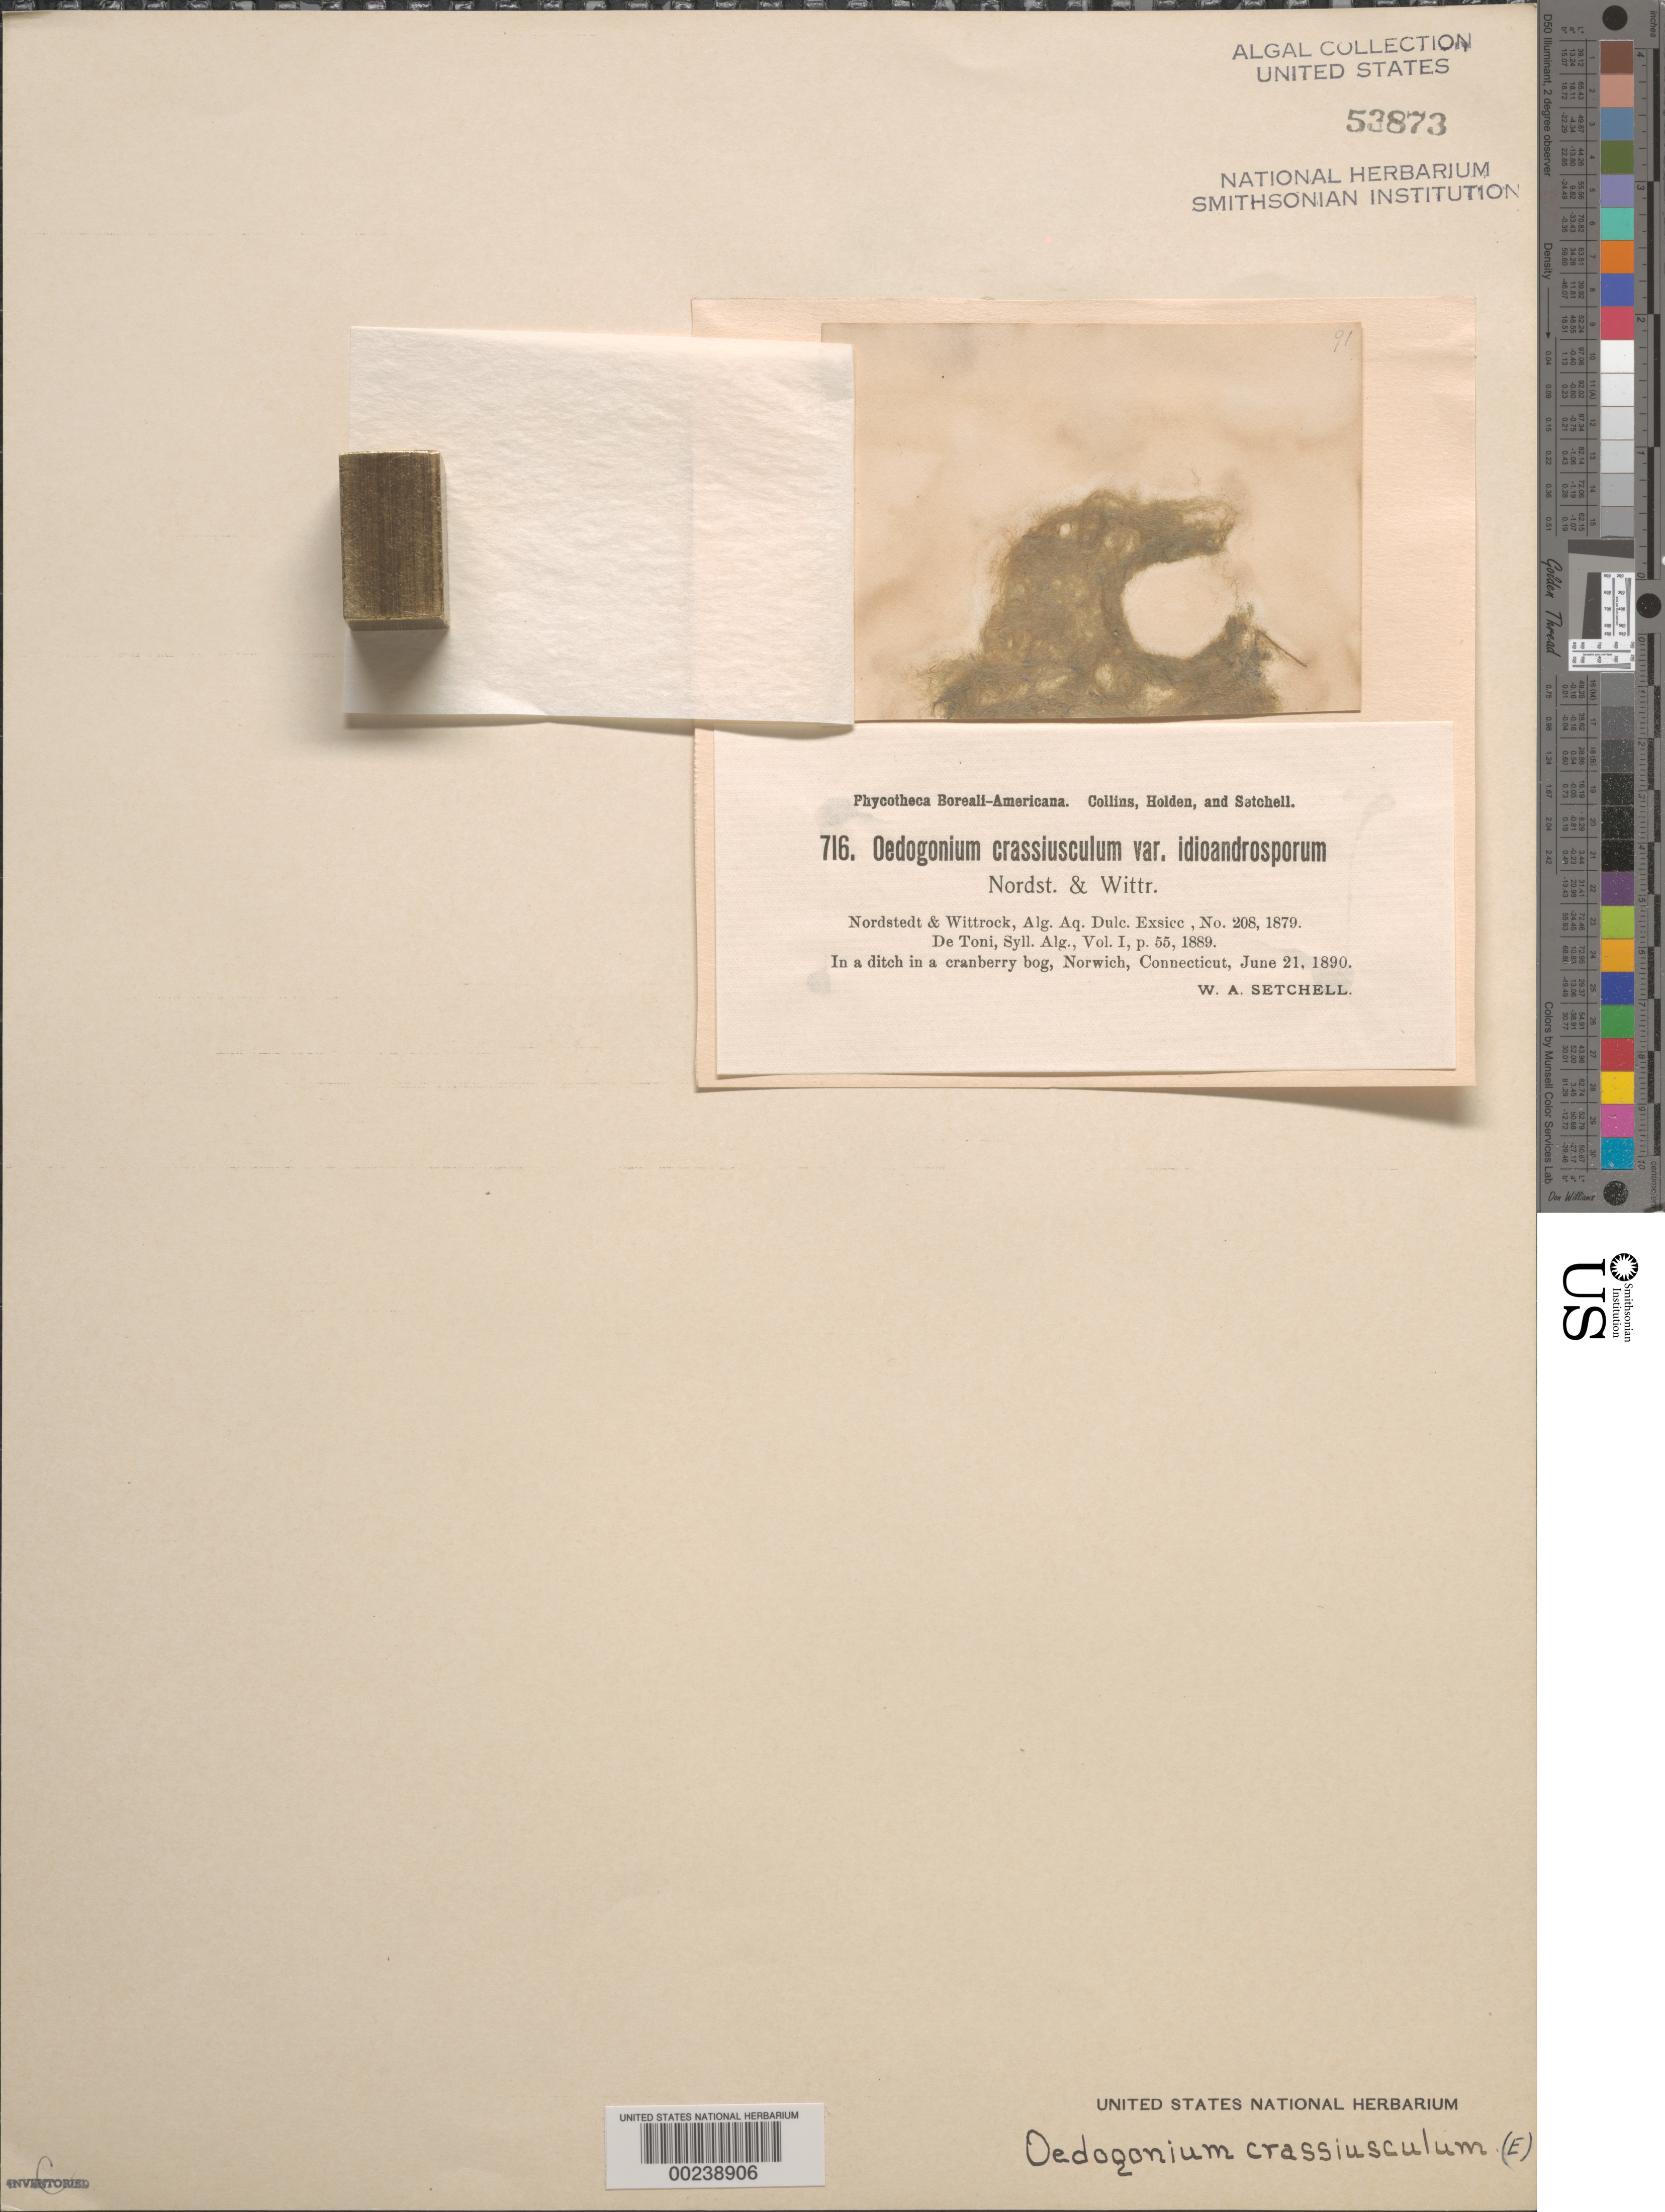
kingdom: Plantae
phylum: Chlorophyta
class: Chlorophyceae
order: Oedogoniales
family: Oedogoniaceae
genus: Oedogonium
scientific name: Oedogonium crassiusculum var. idioandrosporum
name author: Nordstedt & Wittr. in Wittr. & Nordstedt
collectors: W. Setchell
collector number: PB-A 716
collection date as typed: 21 Jun 1890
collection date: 1890-06-21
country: United States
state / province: Connecticut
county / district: New London County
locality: Norwich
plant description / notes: Collins, Holden & Setchell, Phycotheca Boreali-Americana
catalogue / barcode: US 53873